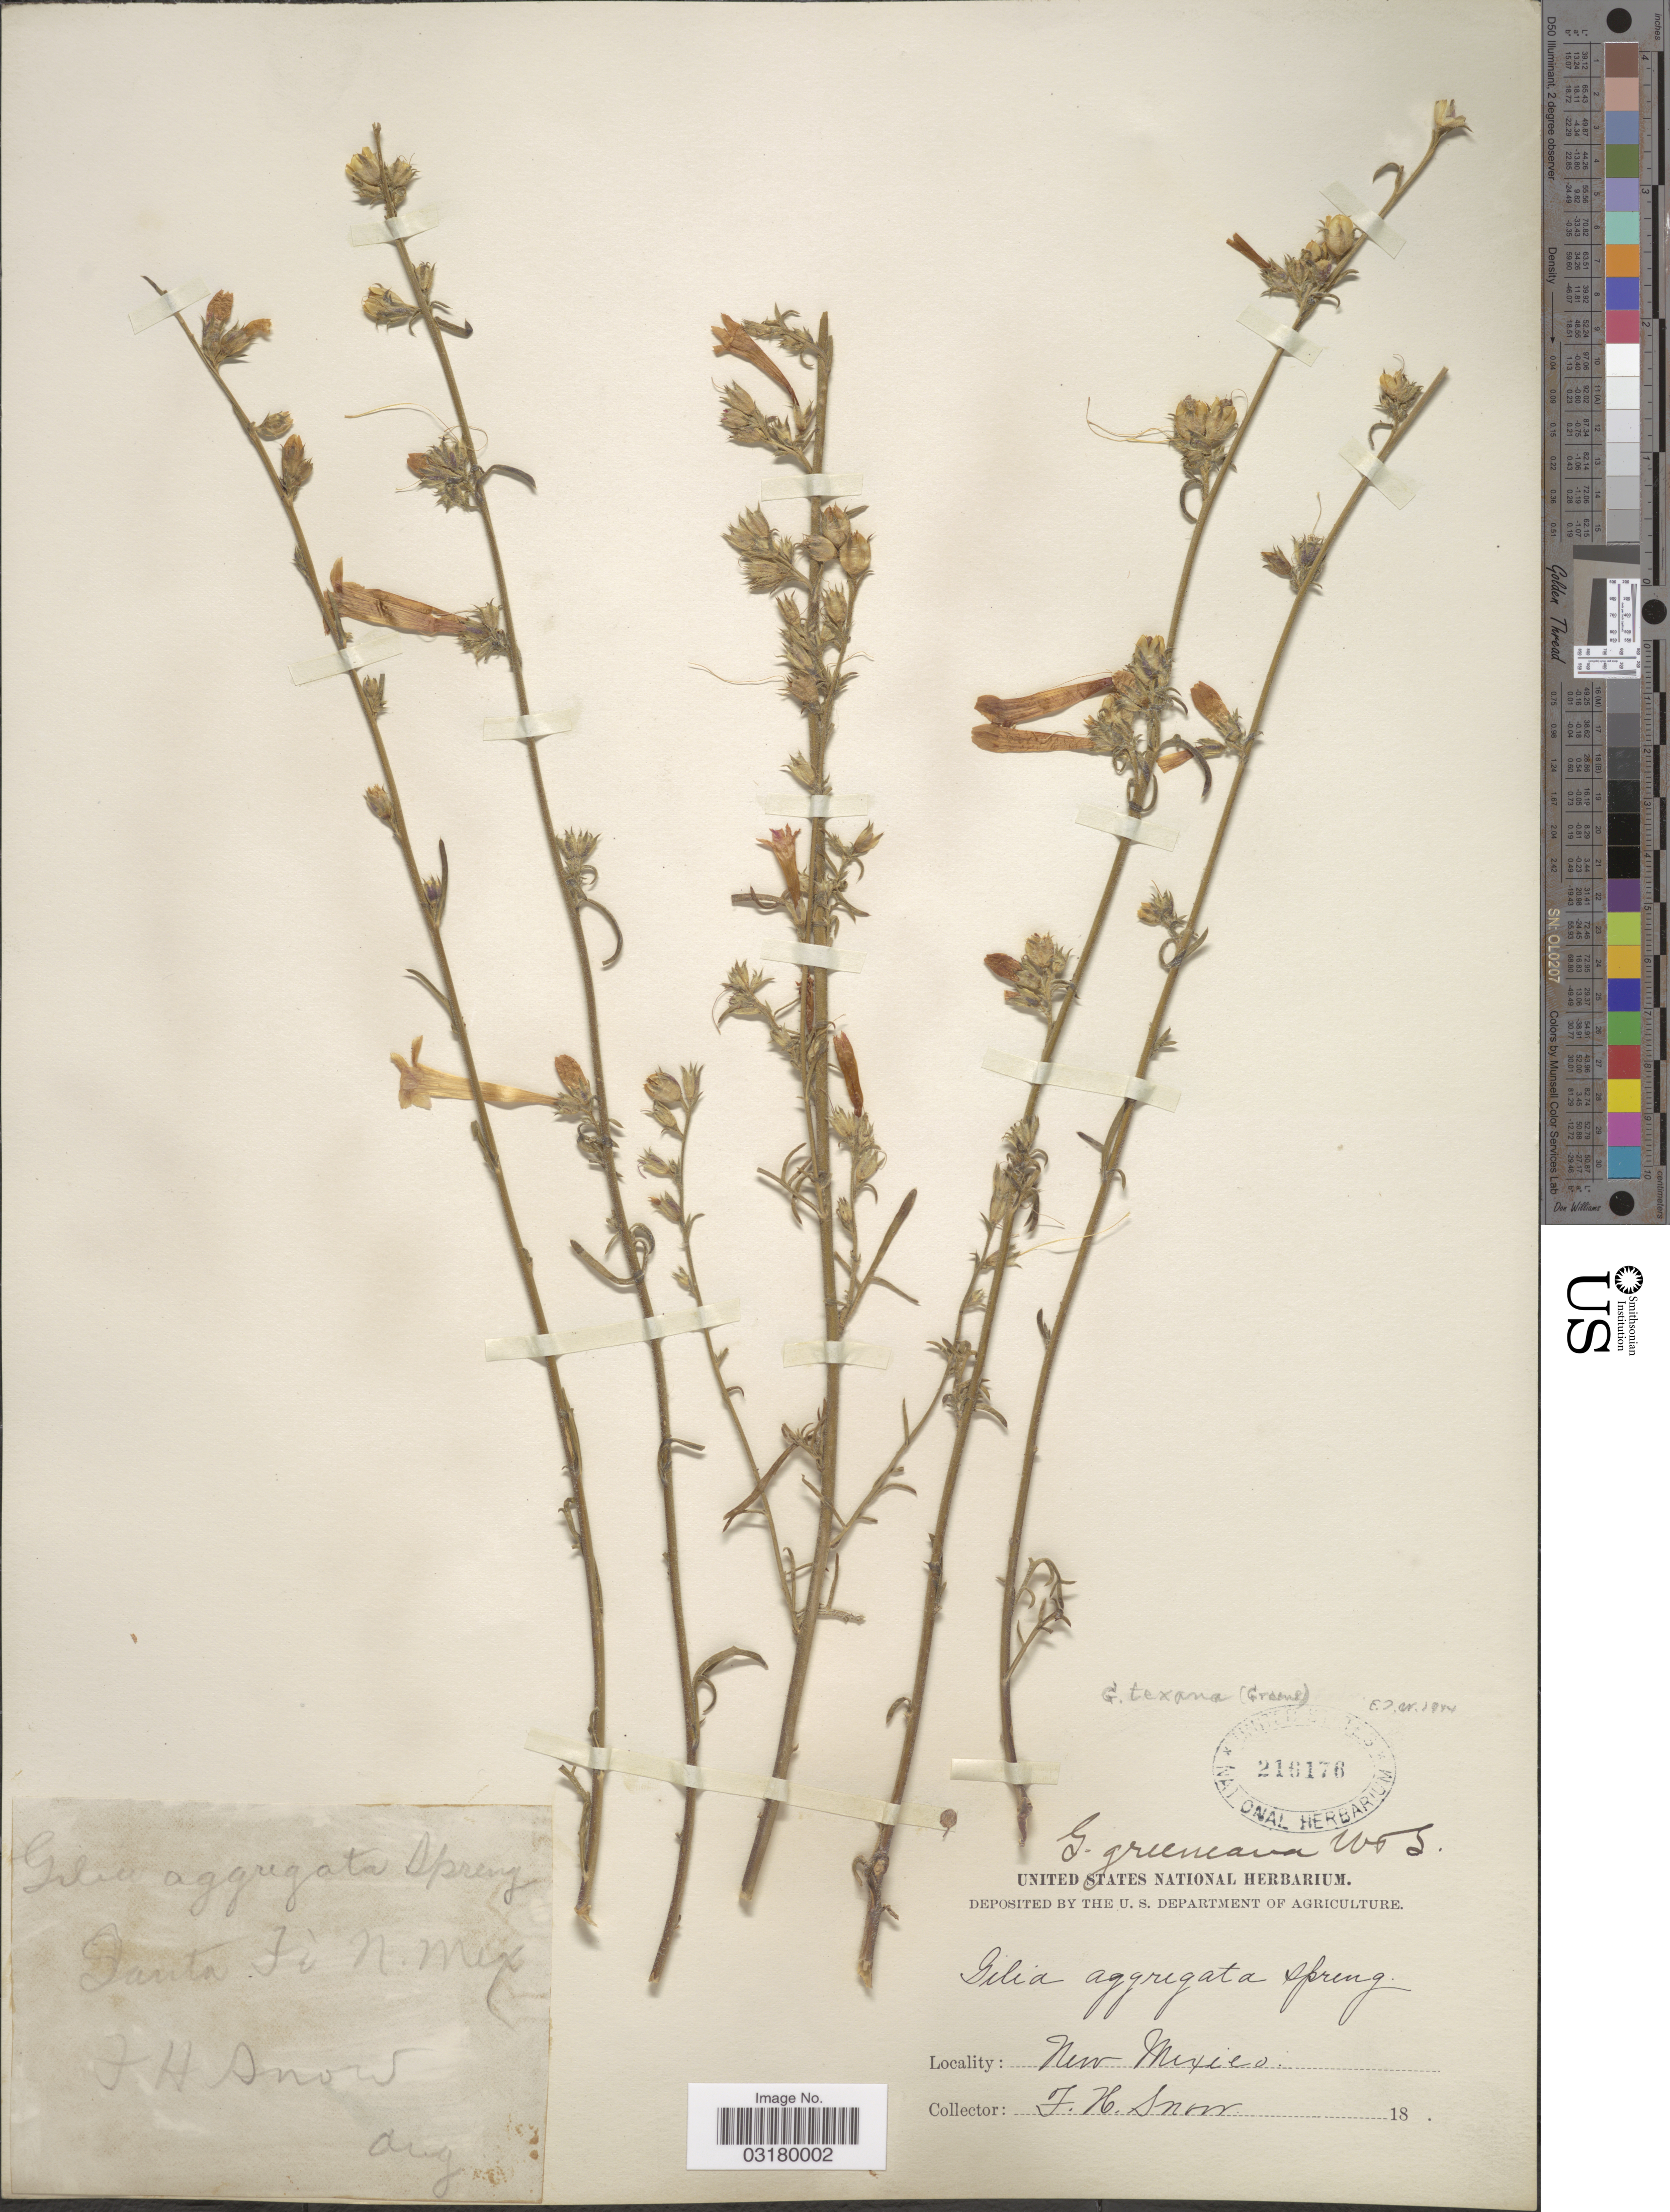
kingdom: Plantae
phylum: Tracheophyta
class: Magnoliopsida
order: Ericales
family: Polemoniaceae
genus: Ipomopsis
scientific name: Ipomopsis aggregata subsp. formosissima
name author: (Greene) Wherry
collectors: F. H. Snow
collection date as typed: Aug 18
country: United States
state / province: New Mexico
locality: Santa Fi. N. Mex.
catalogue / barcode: US 216176